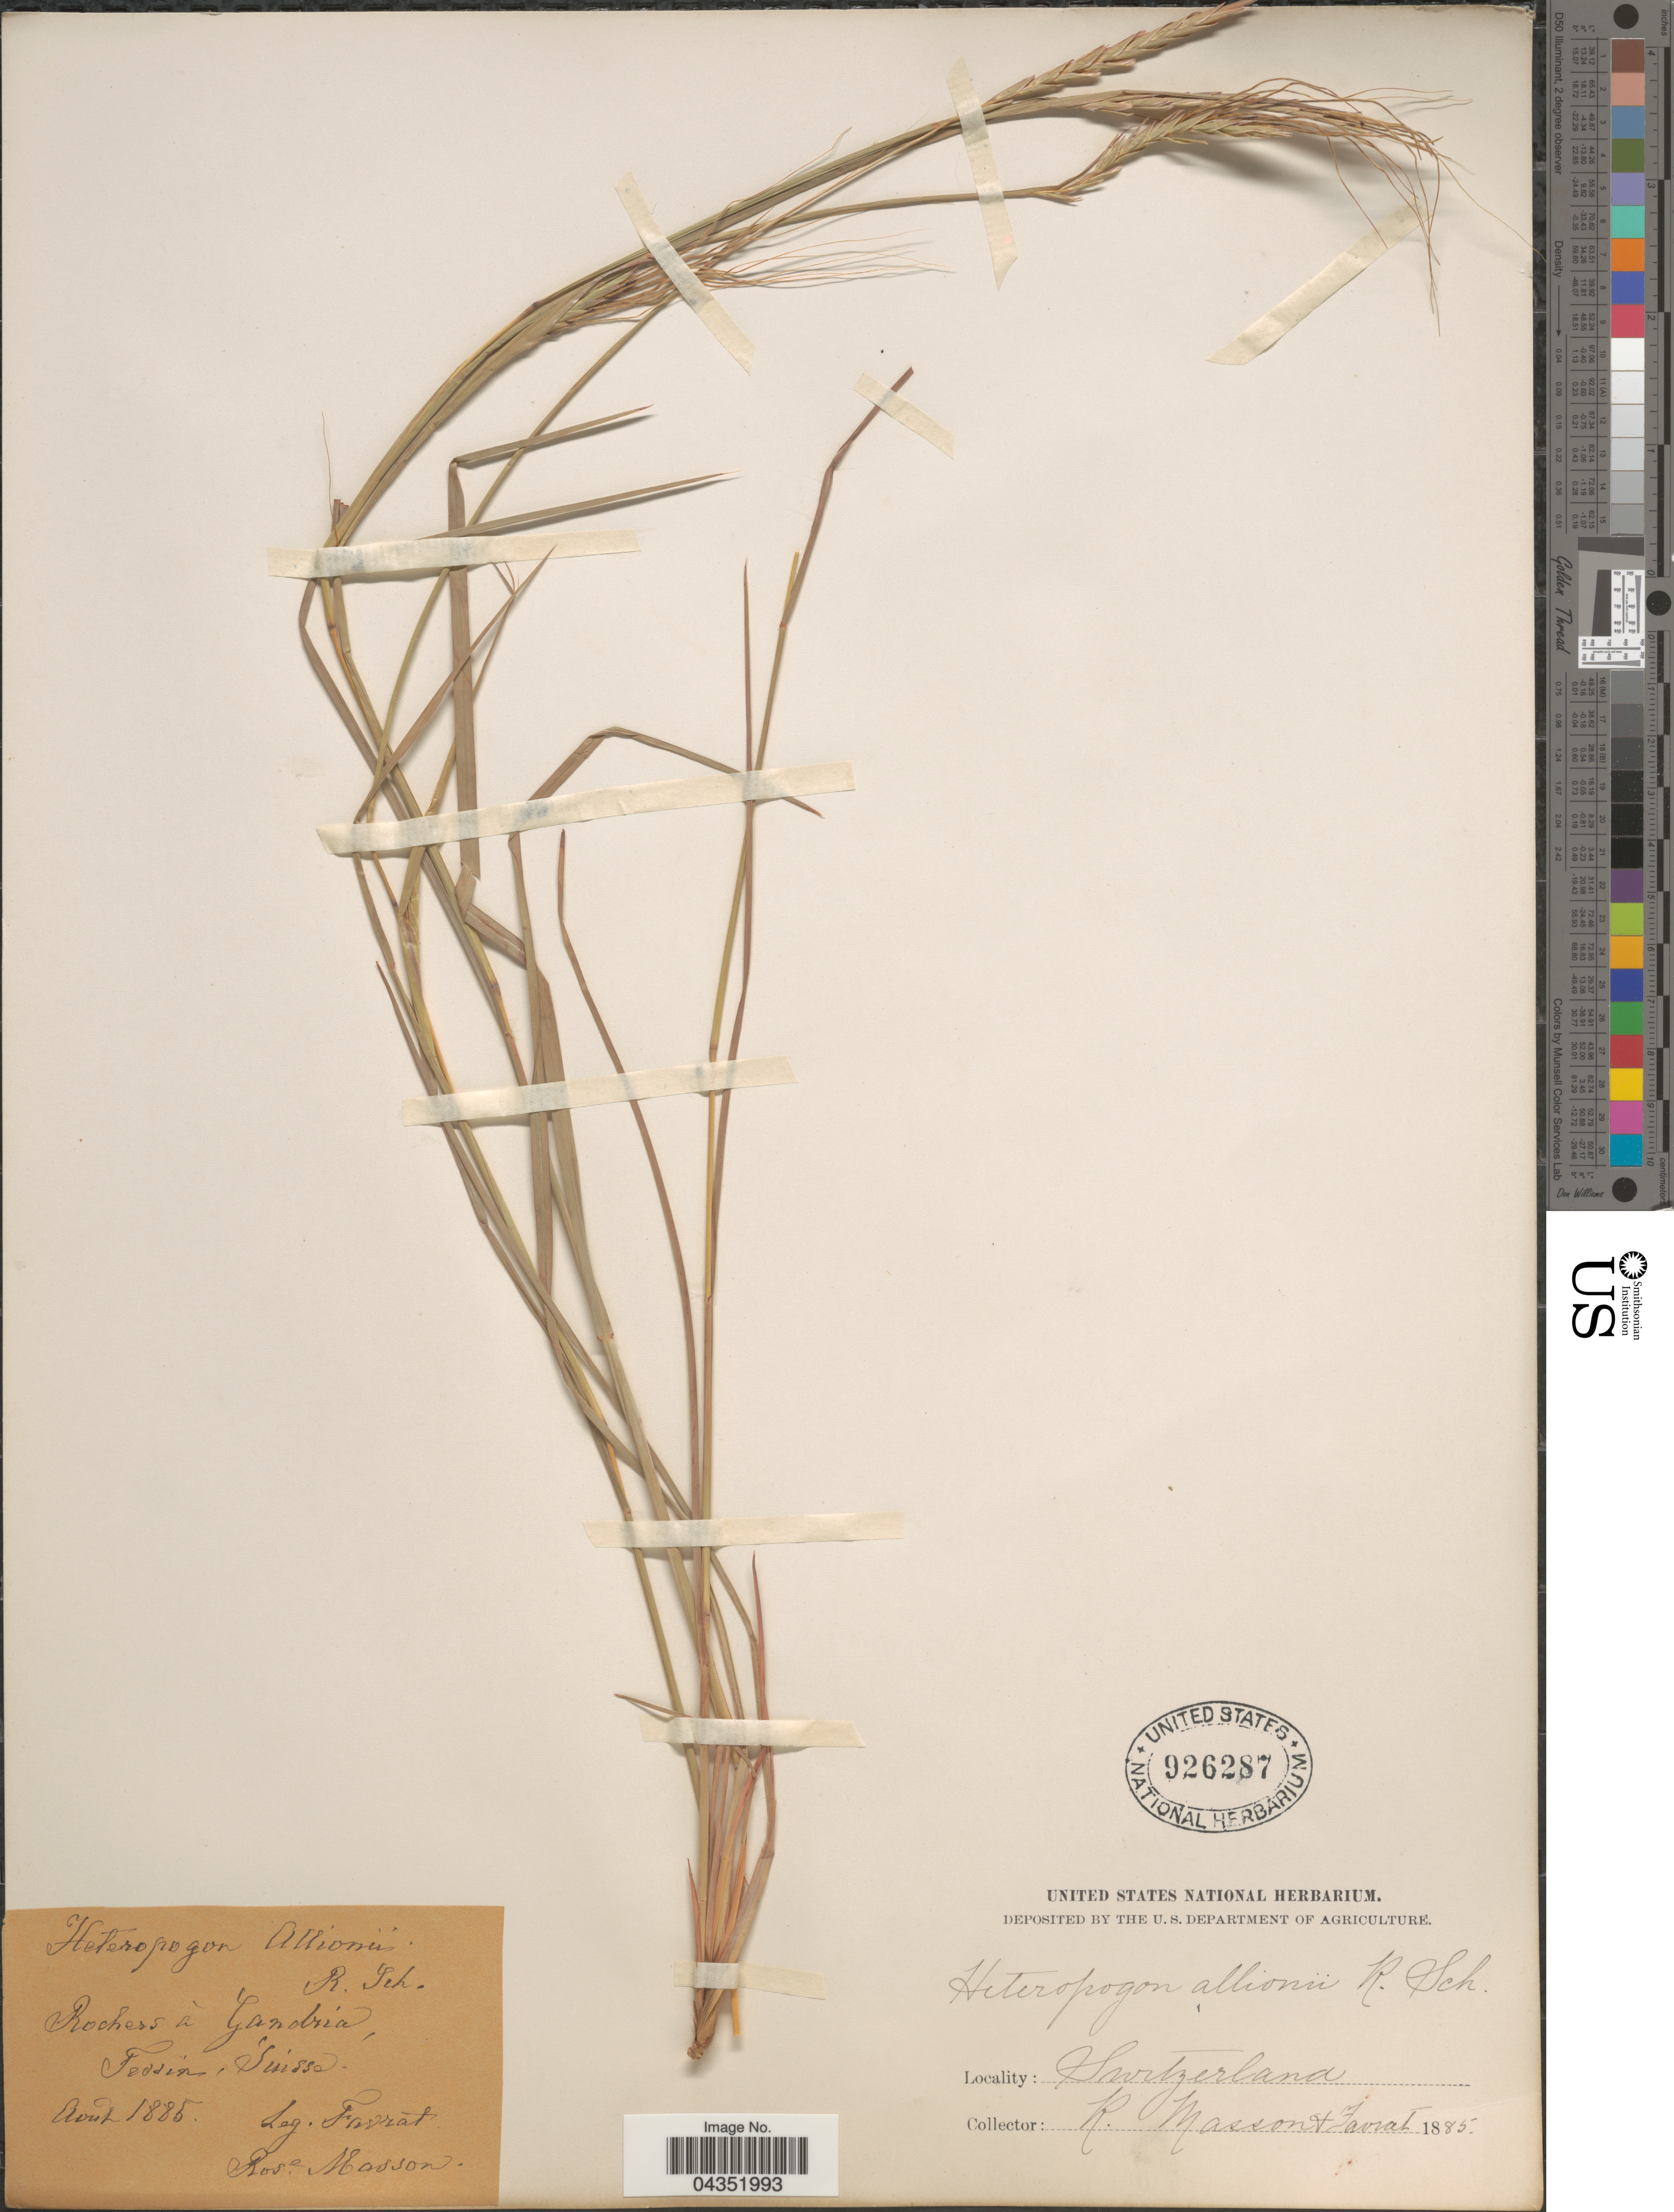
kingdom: Plantae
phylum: Tracheophyta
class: Liliopsida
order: Poales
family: Poaceae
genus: Heteropogon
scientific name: Heteropogon contortus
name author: (L.) P. Beauv. ex Roem. & Schult.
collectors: L. Favrat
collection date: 1885-08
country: Switzerland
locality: Rochers à Gandria, Tessin, Suisse.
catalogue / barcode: US 926287